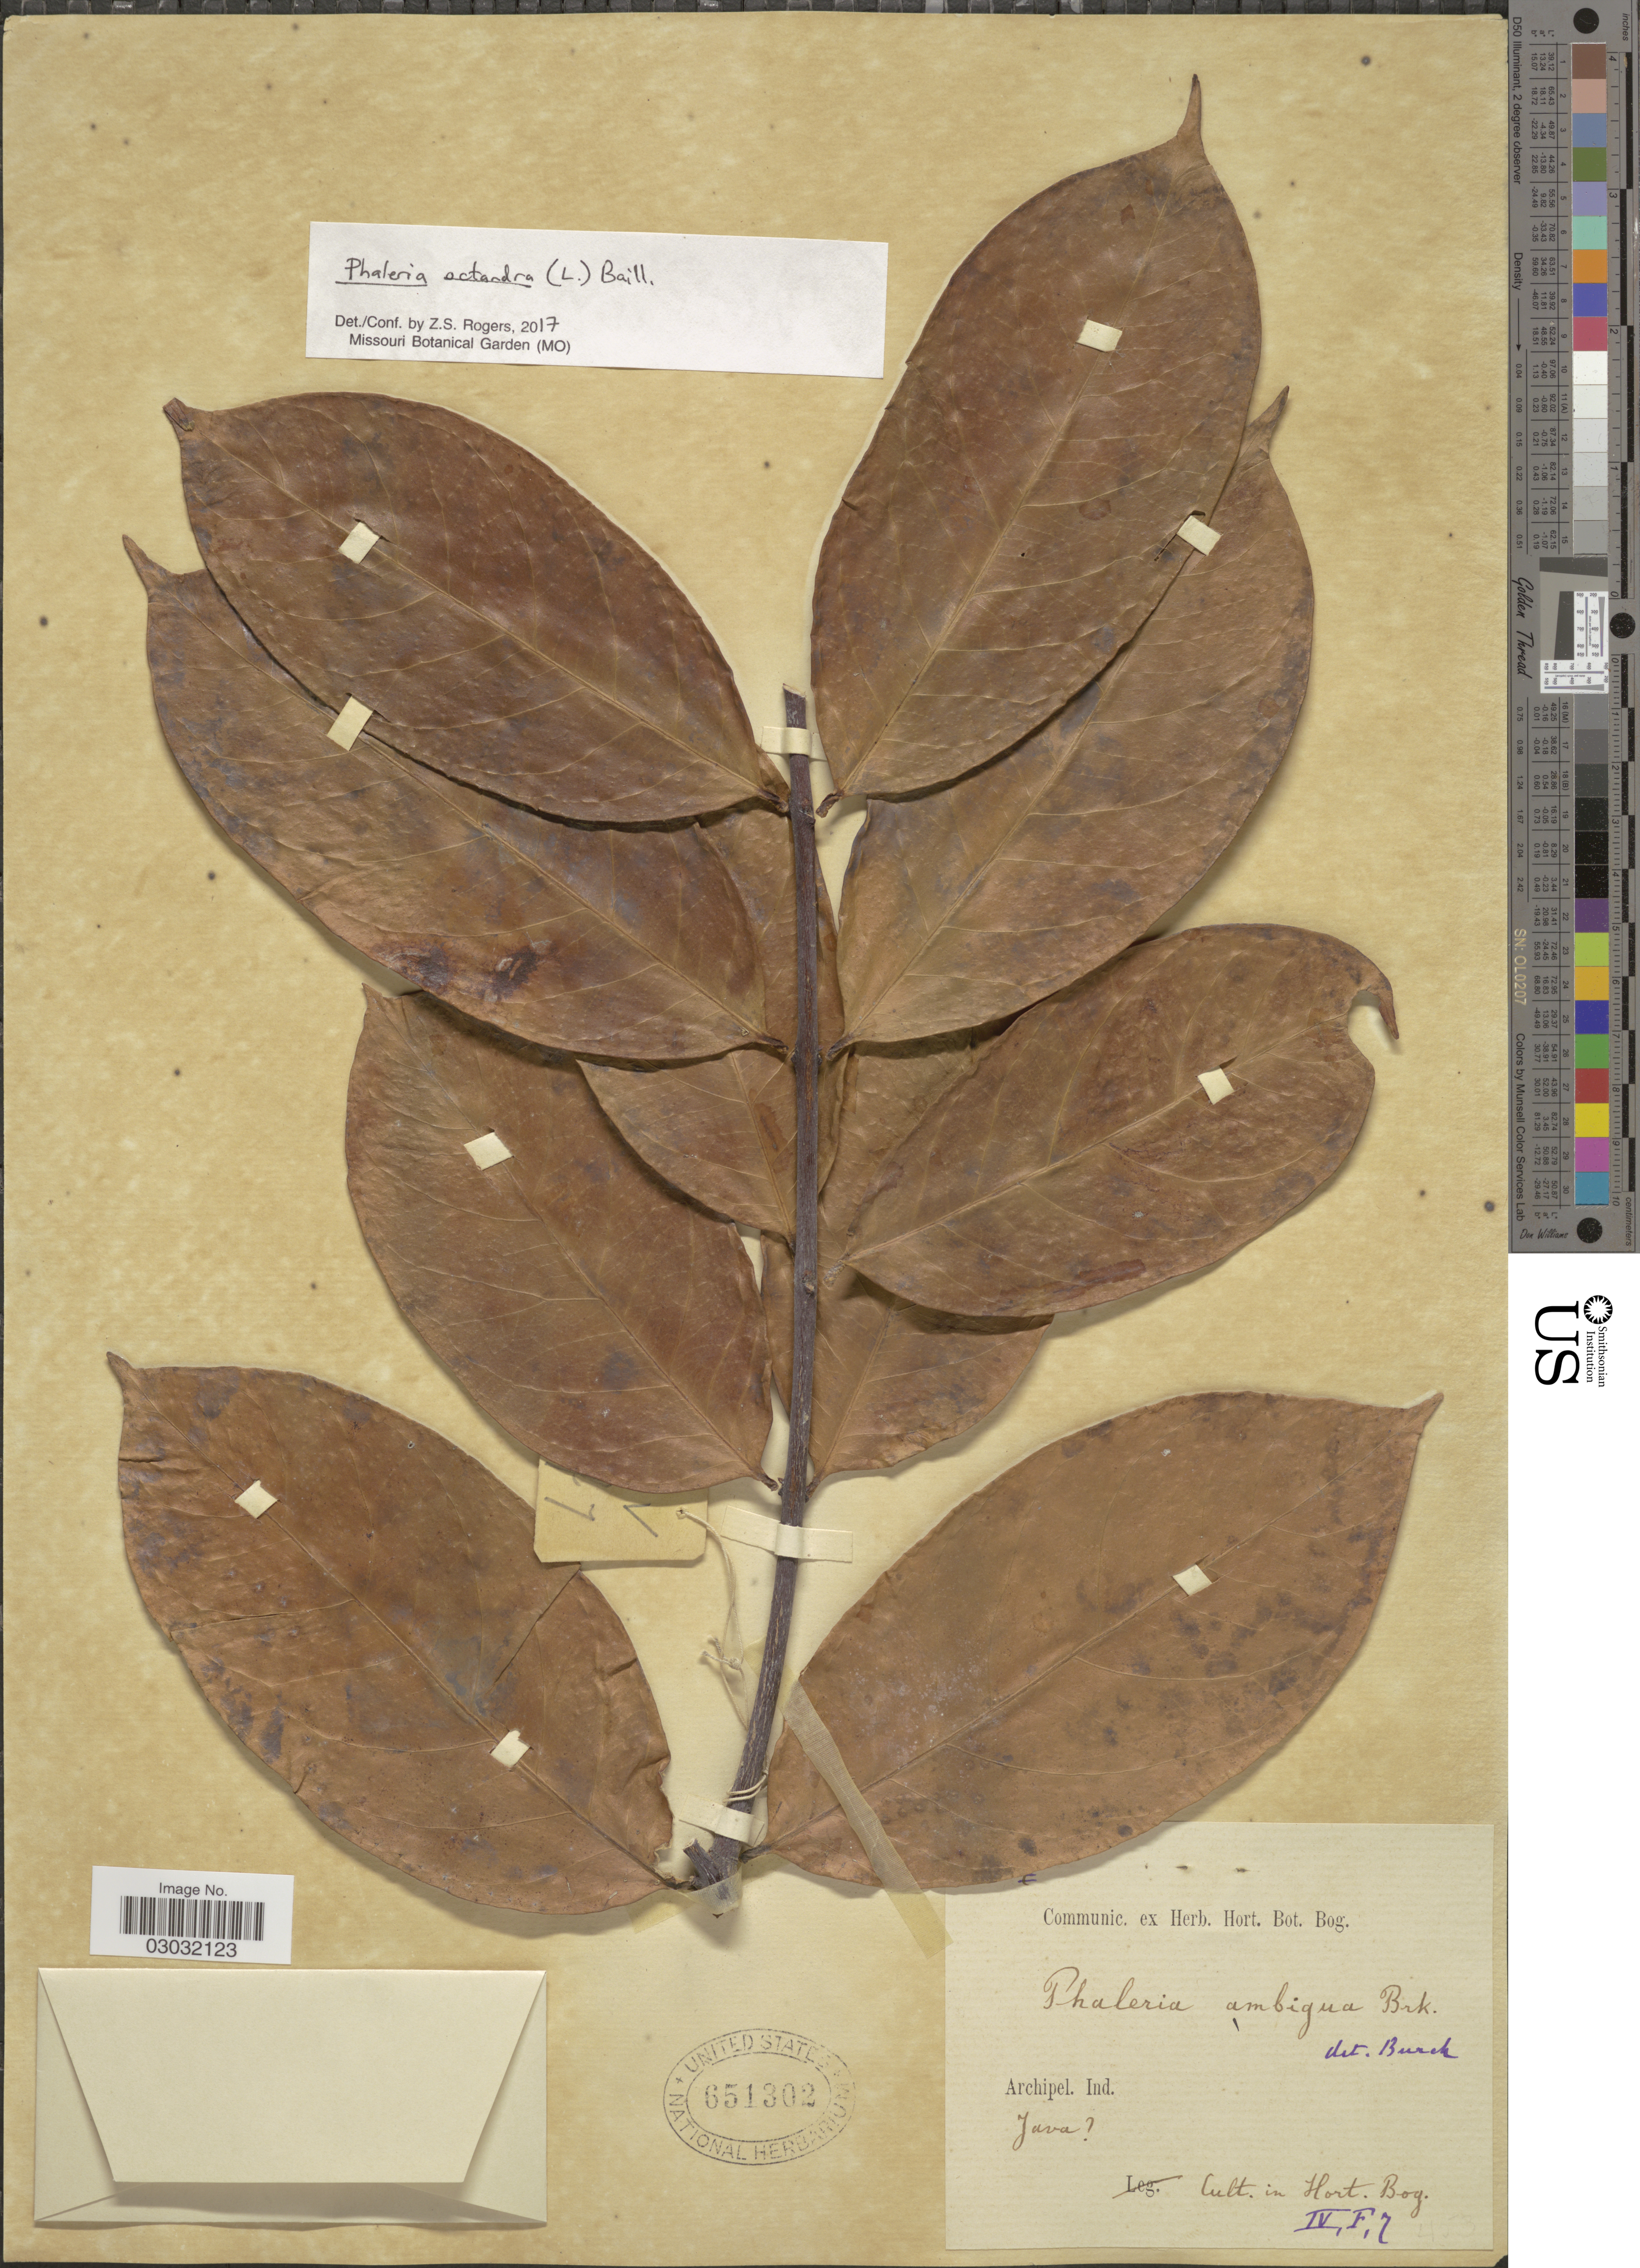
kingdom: Plantae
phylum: Tracheophyta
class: Magnoliopsida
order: Malvales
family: Thymelaeaceae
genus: Phaleria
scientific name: Phaleria octandra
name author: (L.) Baill.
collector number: IV,F,7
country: Indonesia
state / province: Java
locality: Archipel. Ind., Cult. in Hort. Bog.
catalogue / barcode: US 651302